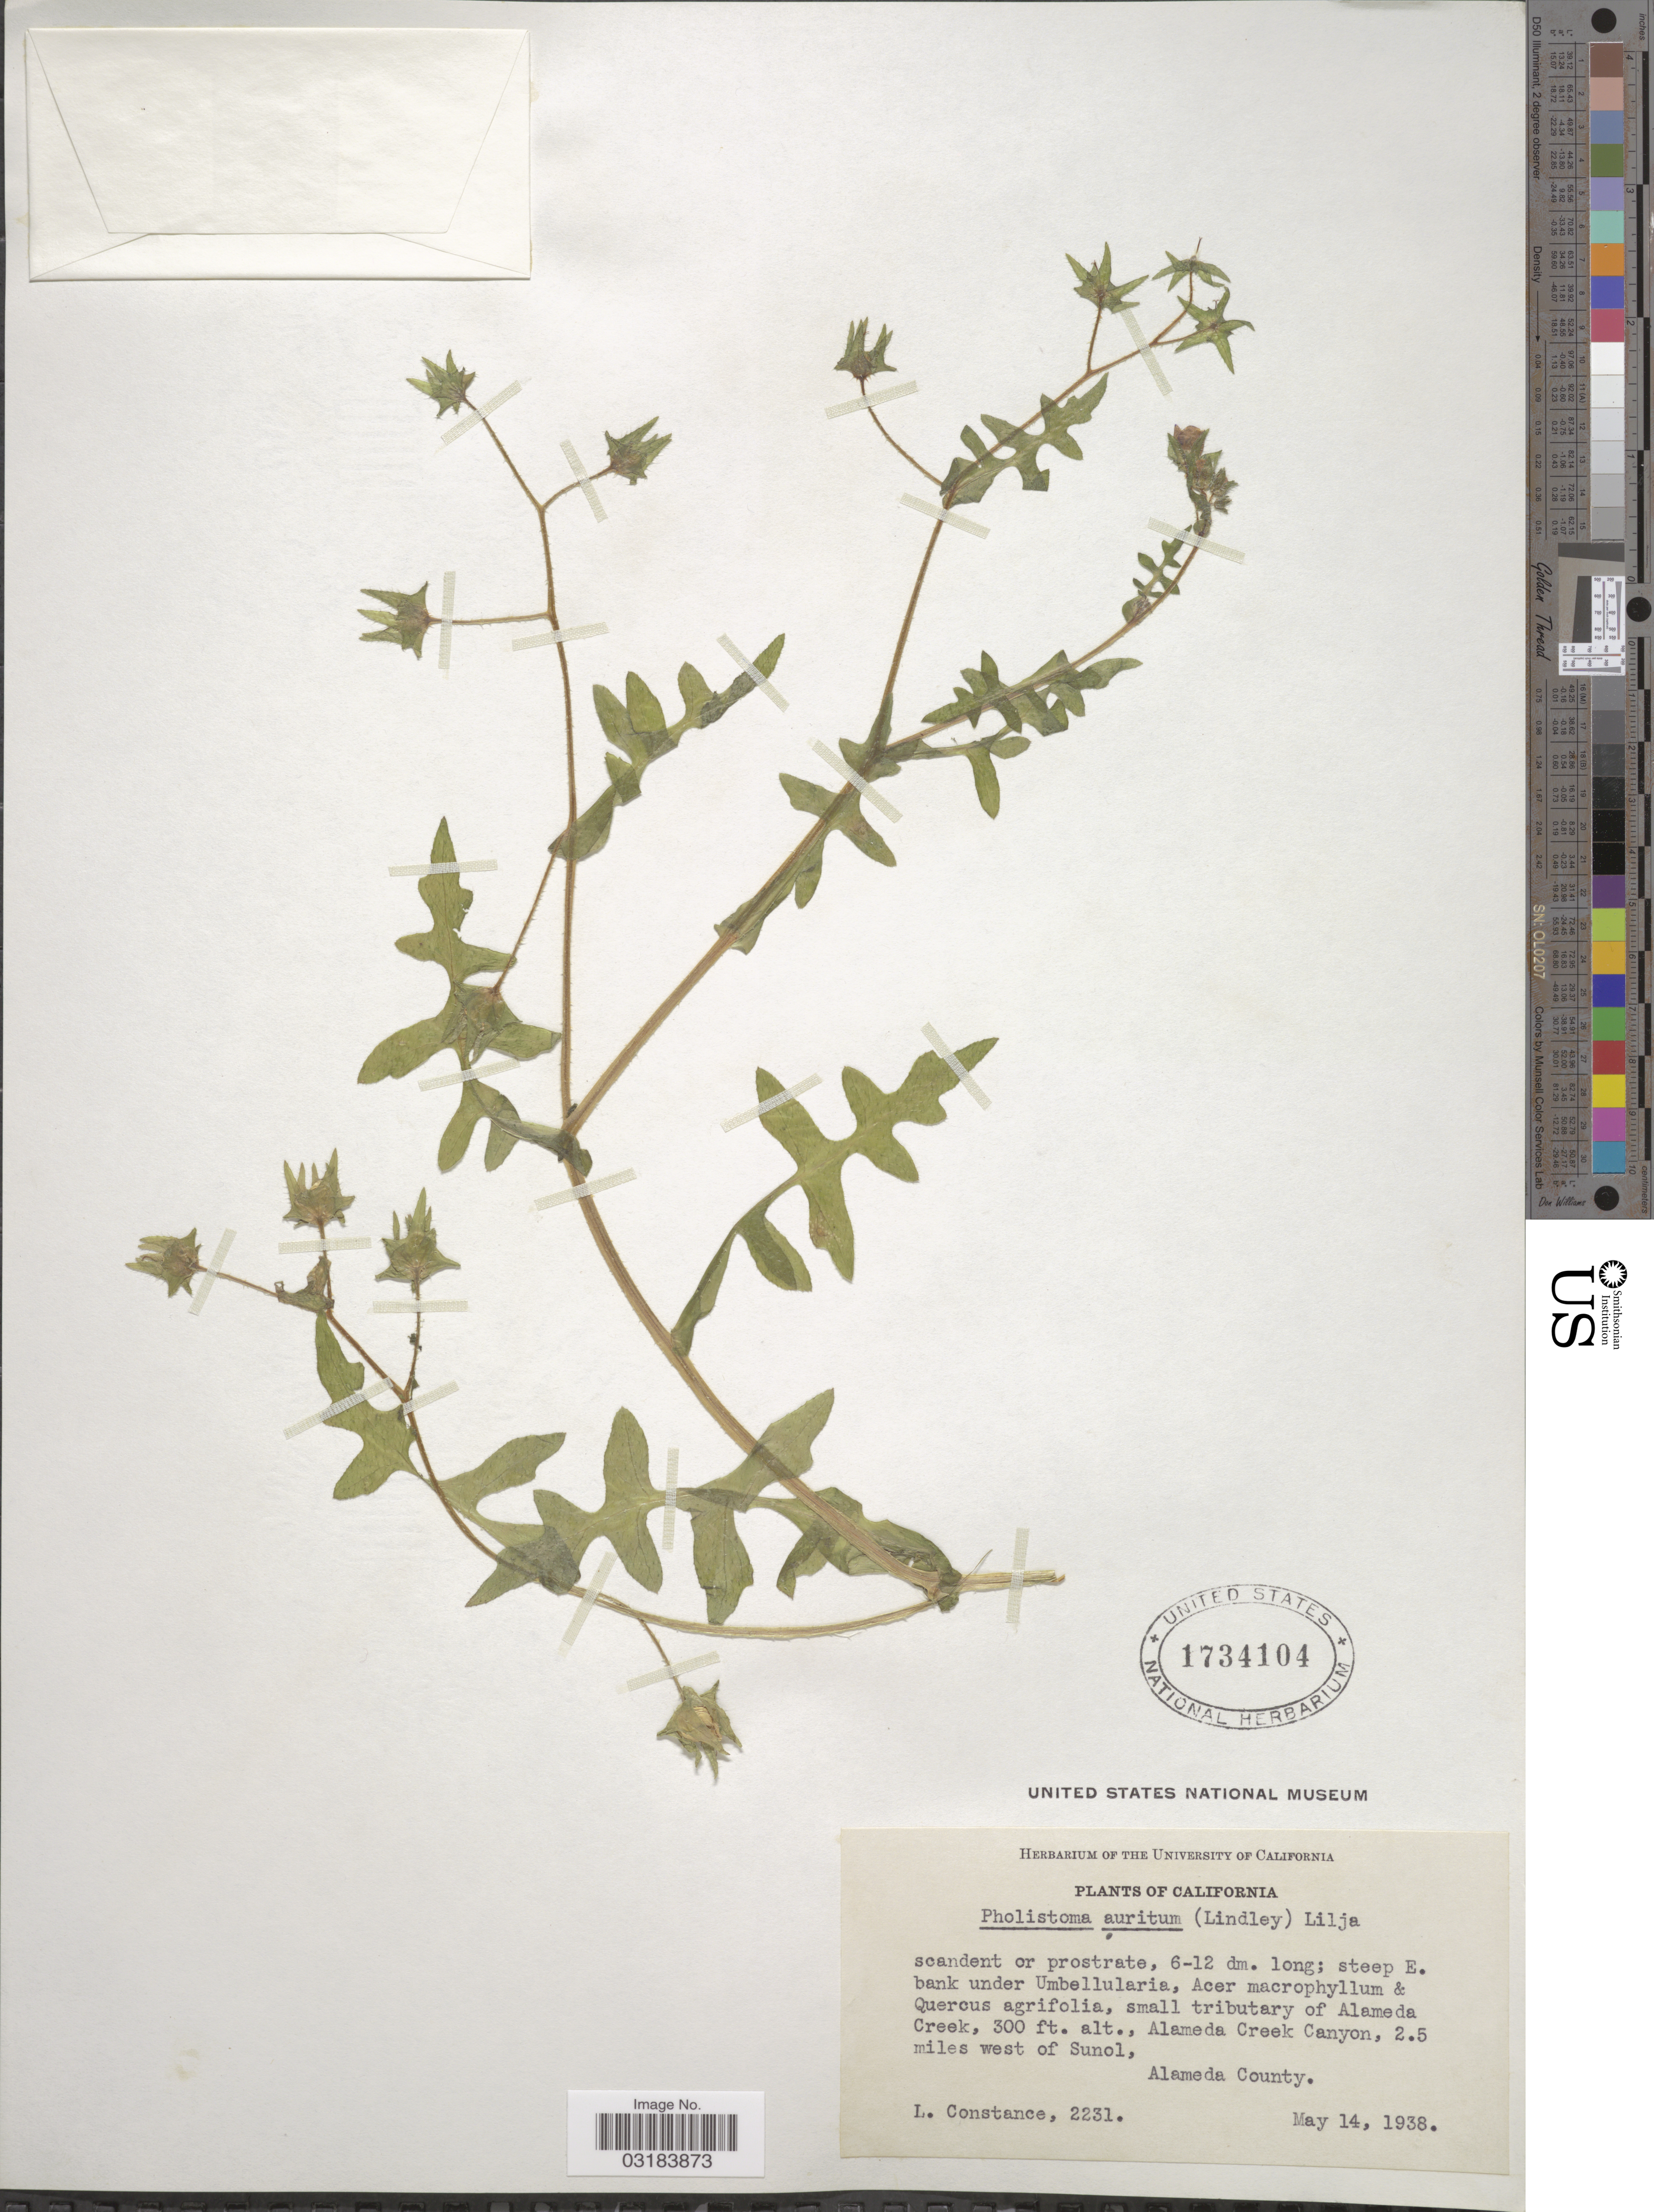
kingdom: Plantae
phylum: Tracheophyta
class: Magnoliopsida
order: Boraginales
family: Hydrophyllaceae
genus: Pholistoma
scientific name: Pholistoma auritum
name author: (Lindl.) Lilja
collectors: L. Constance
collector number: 2231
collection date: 1938-05-14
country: United States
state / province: California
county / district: Alameda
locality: Small tributary of Alameda Creek, Alameda Creek Canyon, 2.5 miles west of Sunol, Alameda County.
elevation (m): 91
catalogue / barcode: US 1734104